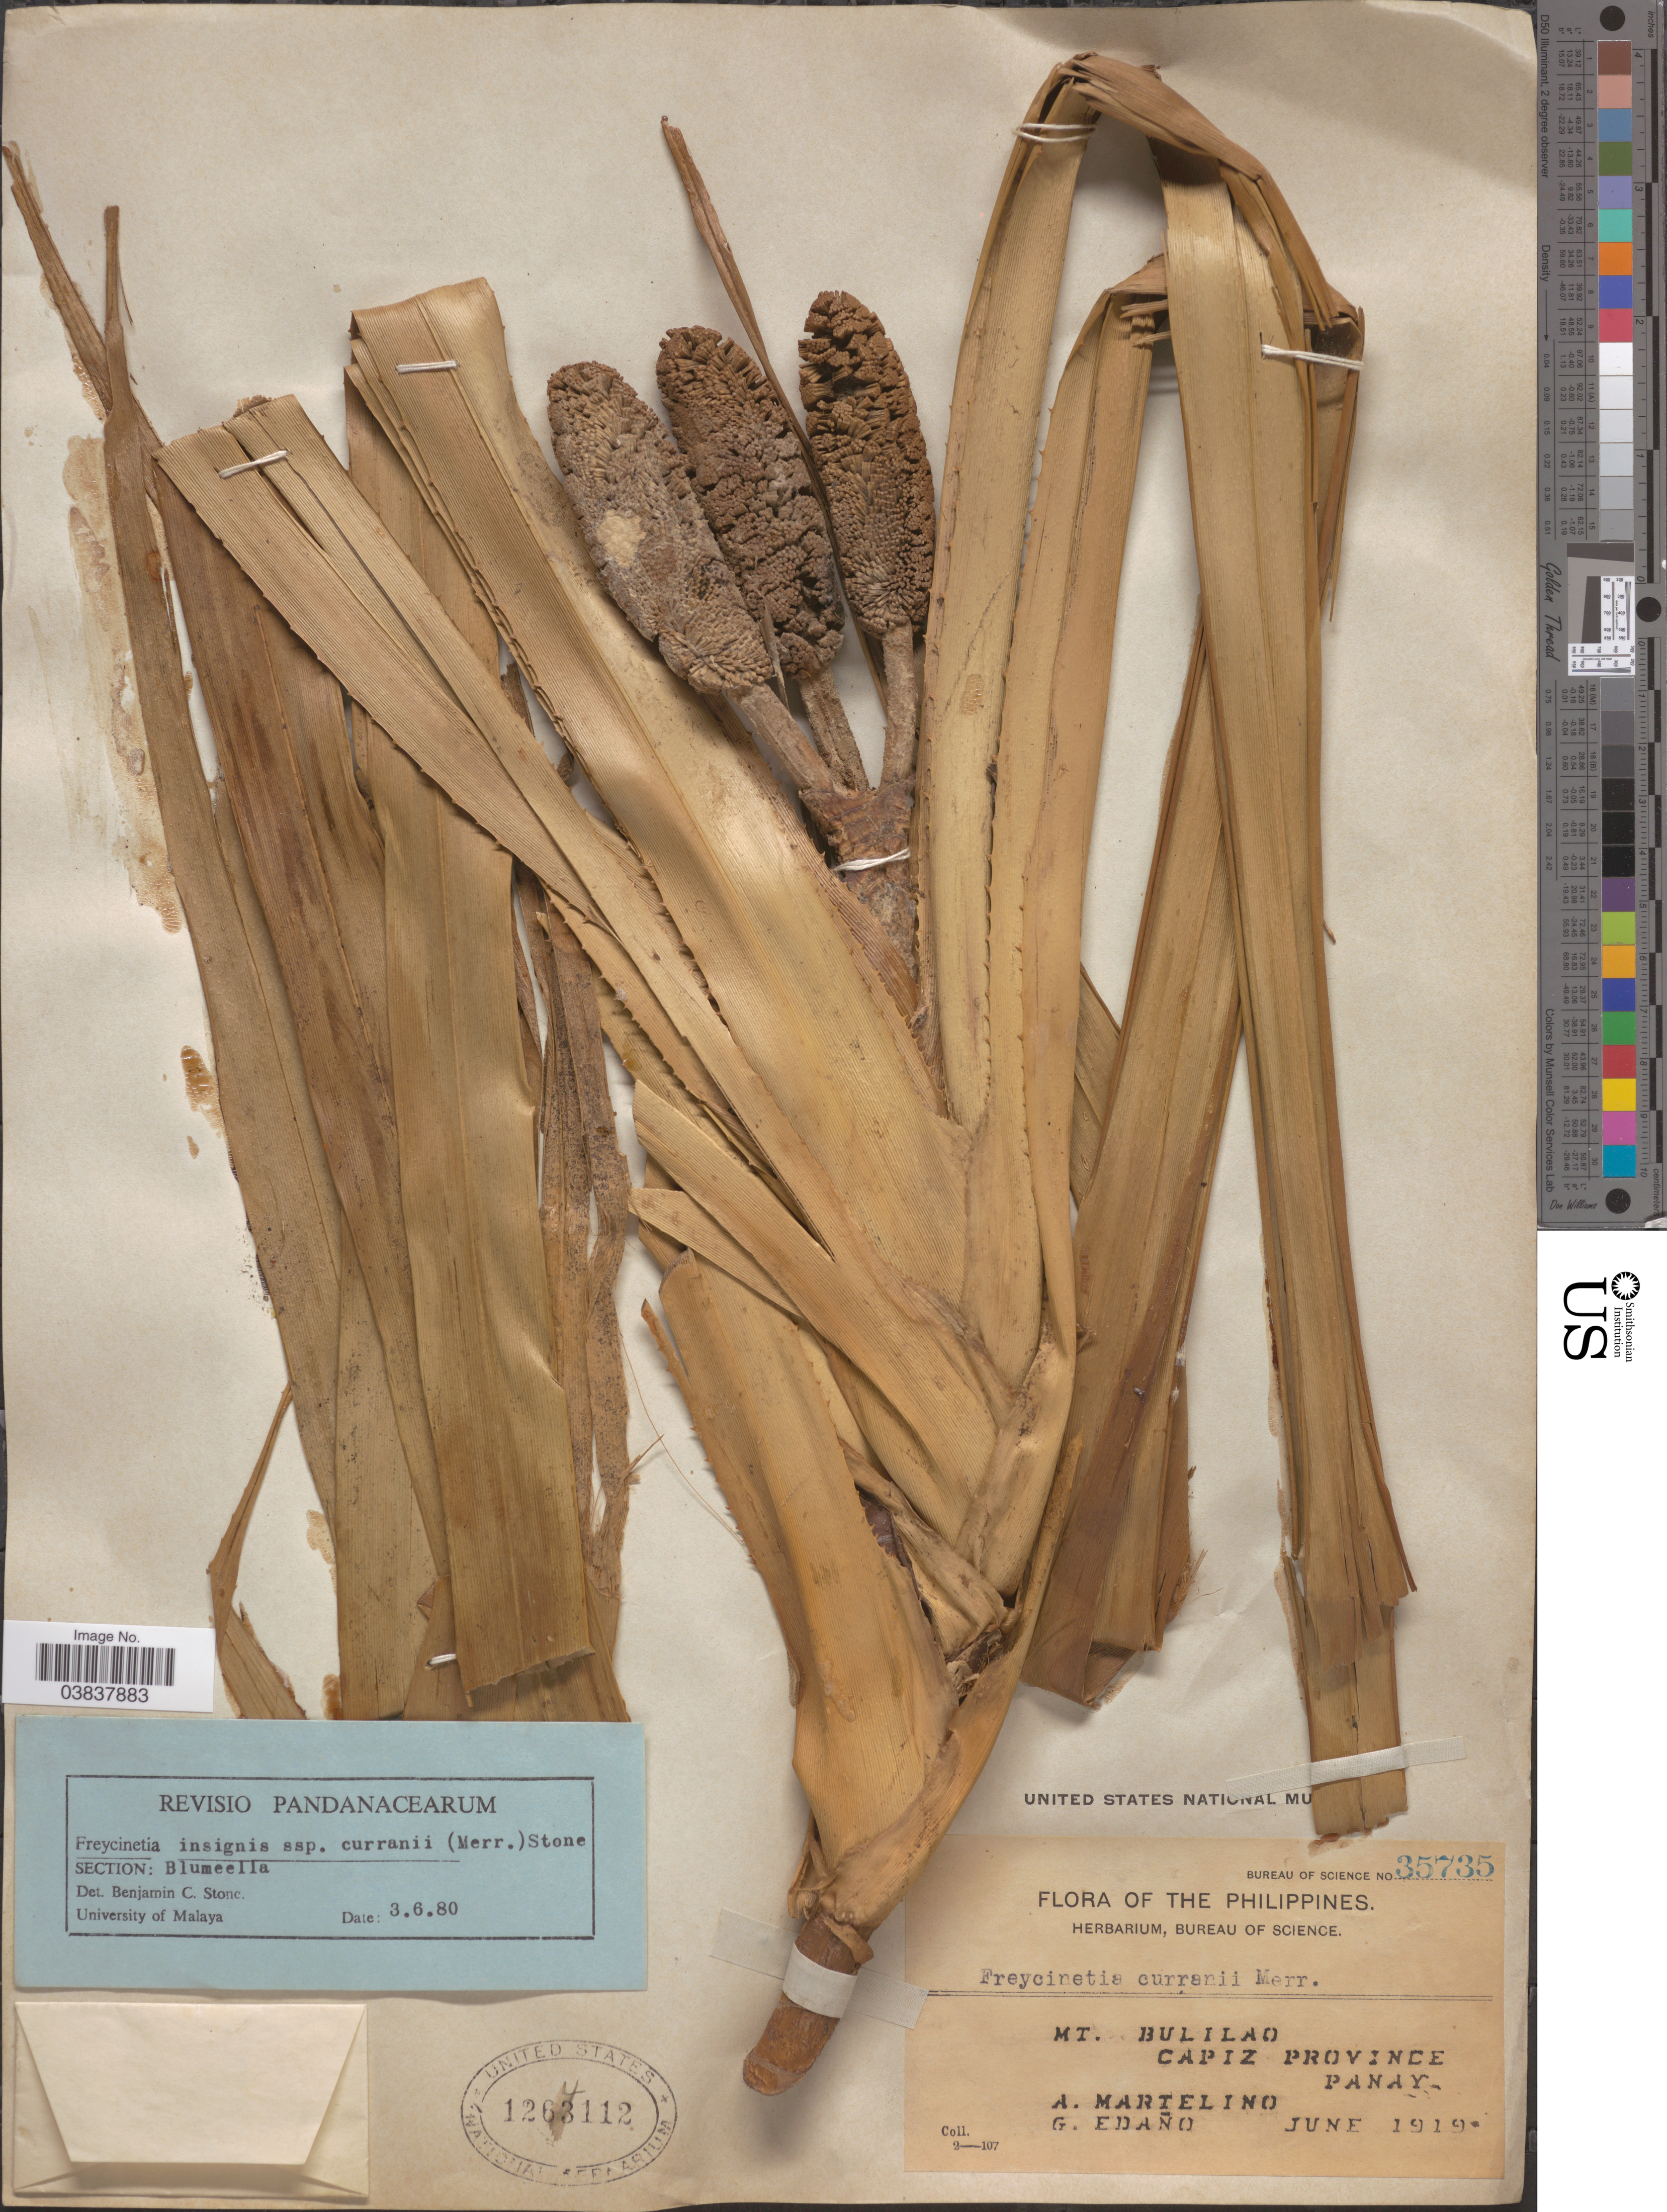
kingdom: Plantae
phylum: Tracheophyta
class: Liliopsida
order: Pandanales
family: Pandanaceae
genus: Freycinetia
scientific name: Freycinetia insignis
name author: Blume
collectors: A. Martelino & G. Edaño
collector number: Bureau of Science 35735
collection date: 1919-06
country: Philippines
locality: Mt. Bulilao, Capiz Province, Panay.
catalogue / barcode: US 1264112